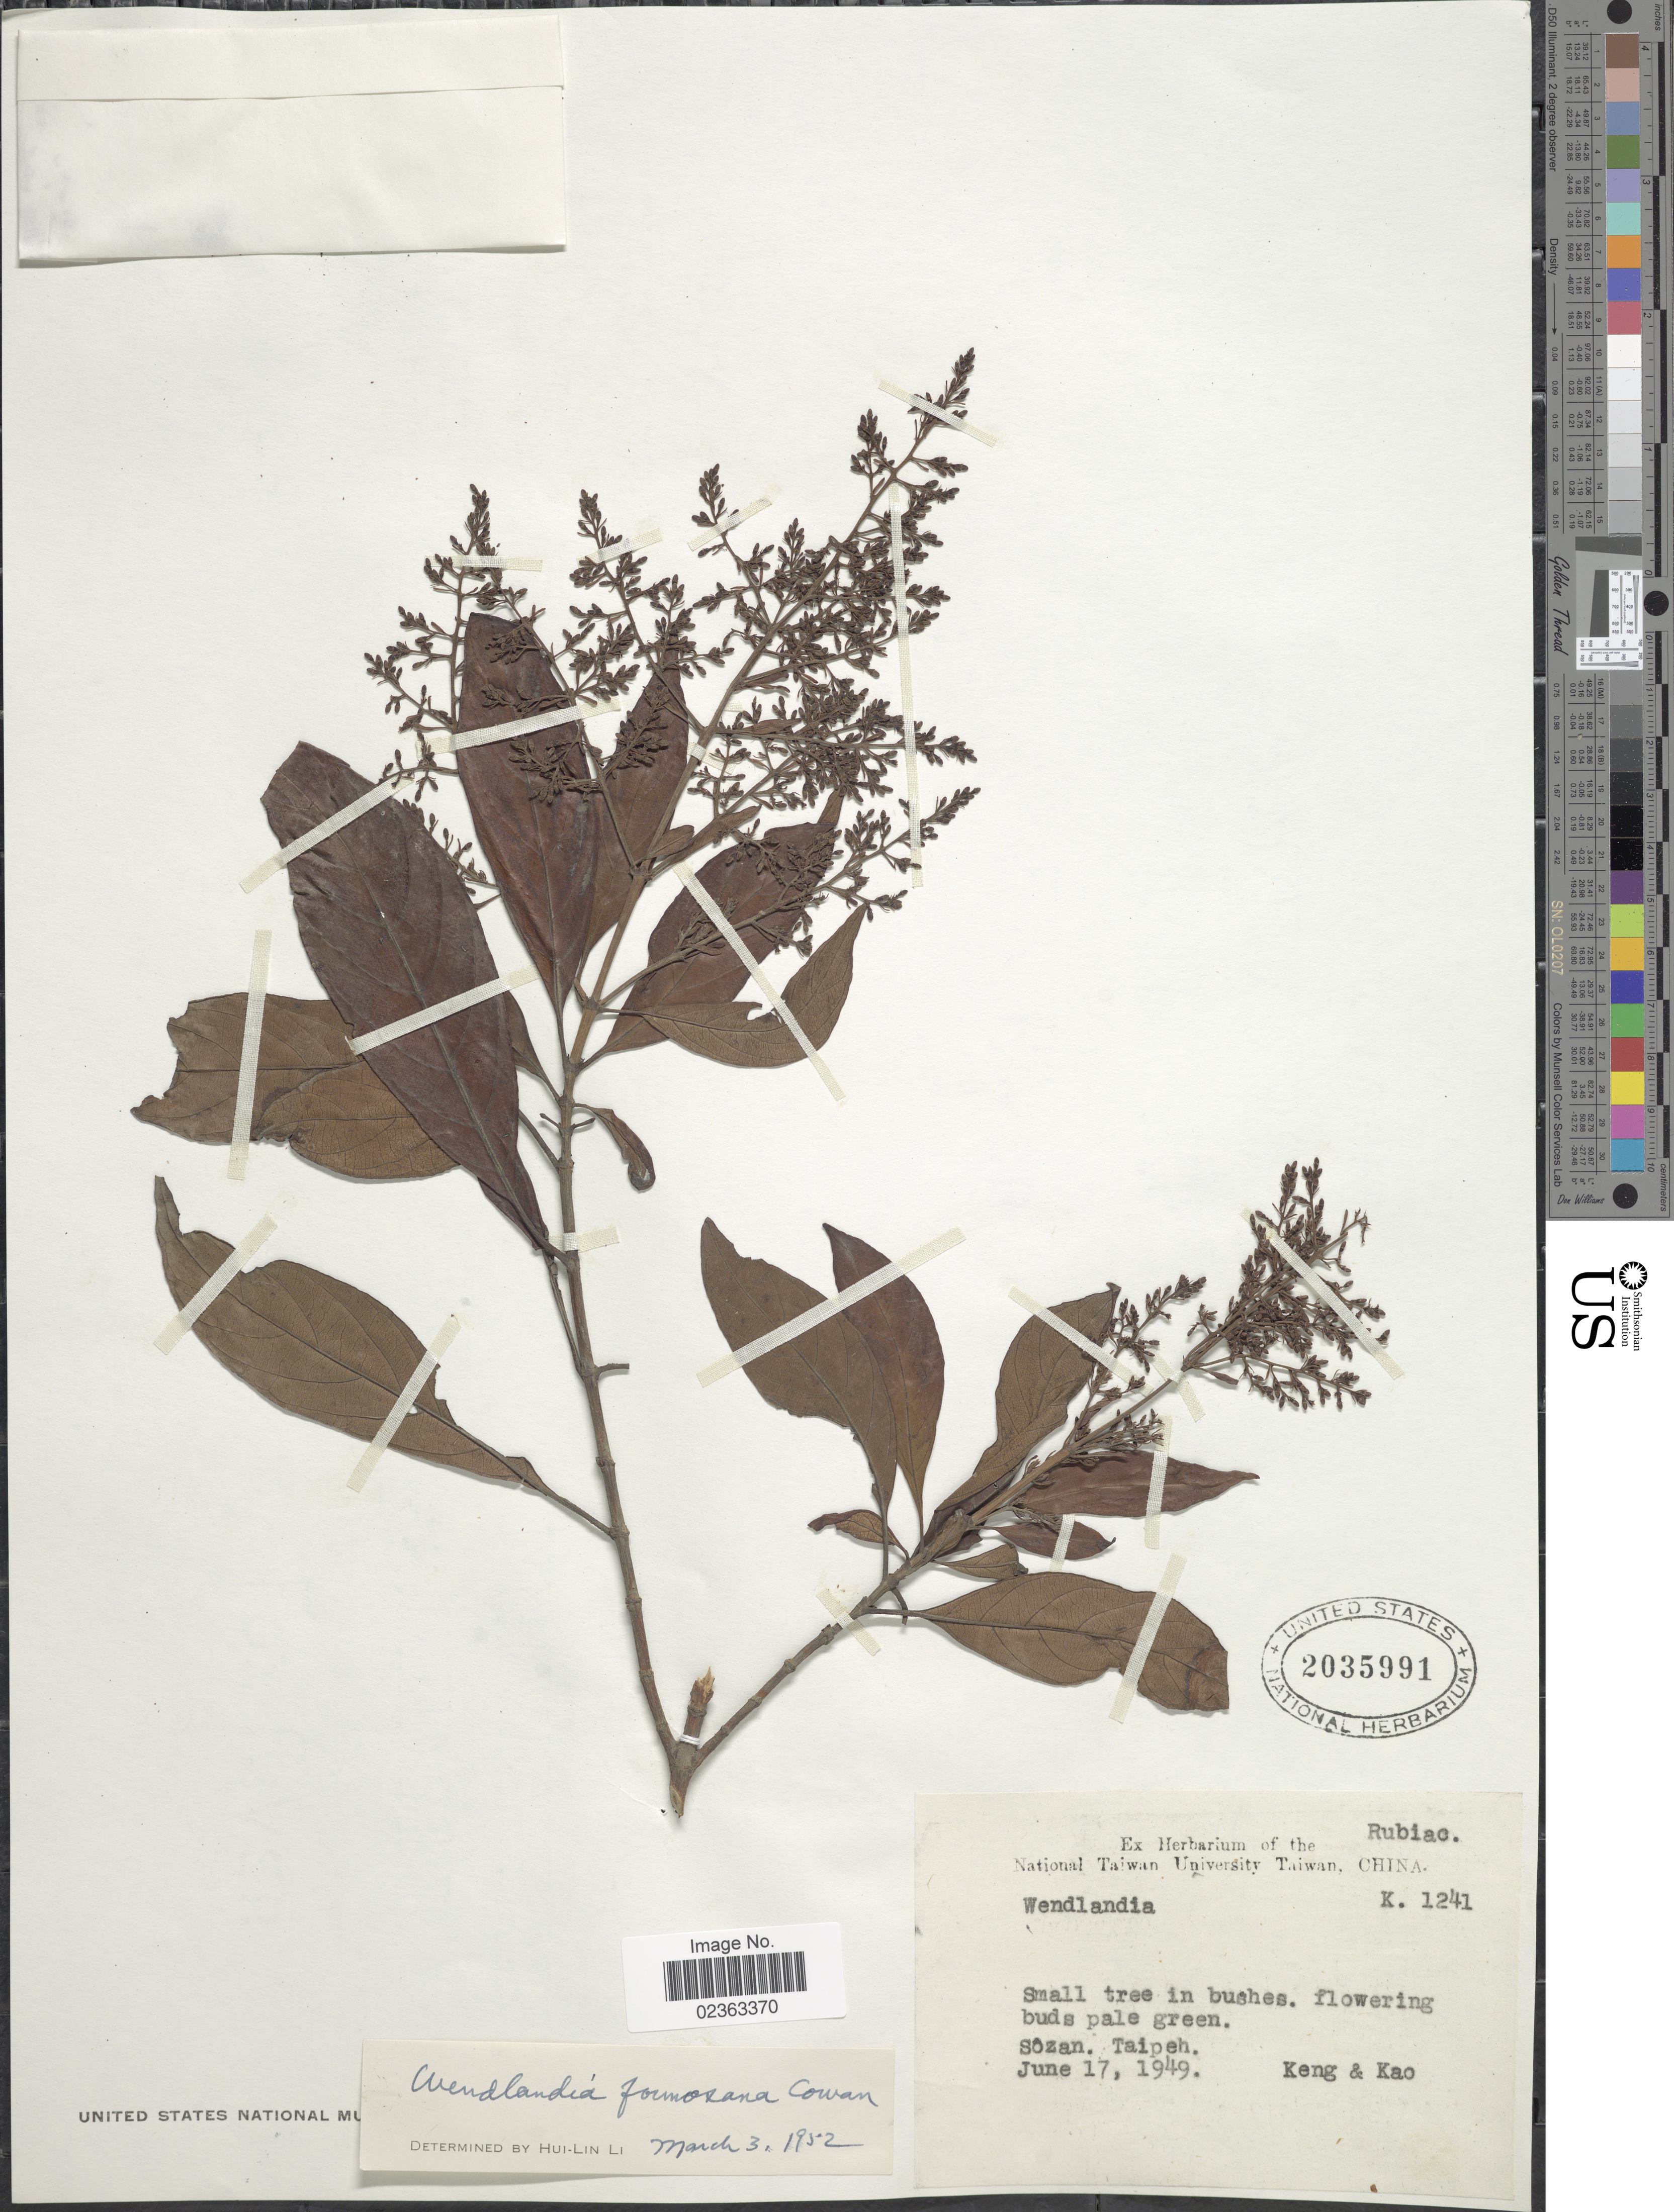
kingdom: Plantae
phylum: Tracheophyta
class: Magnoliopsida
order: Gentianales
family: Rubiaceae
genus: Wendlandia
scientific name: Wendlandia formosana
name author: Cowan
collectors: -- Keng & Kao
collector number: K1241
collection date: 1949-06-17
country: Taiwan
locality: Sozan,Taipeh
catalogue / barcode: US 2035991